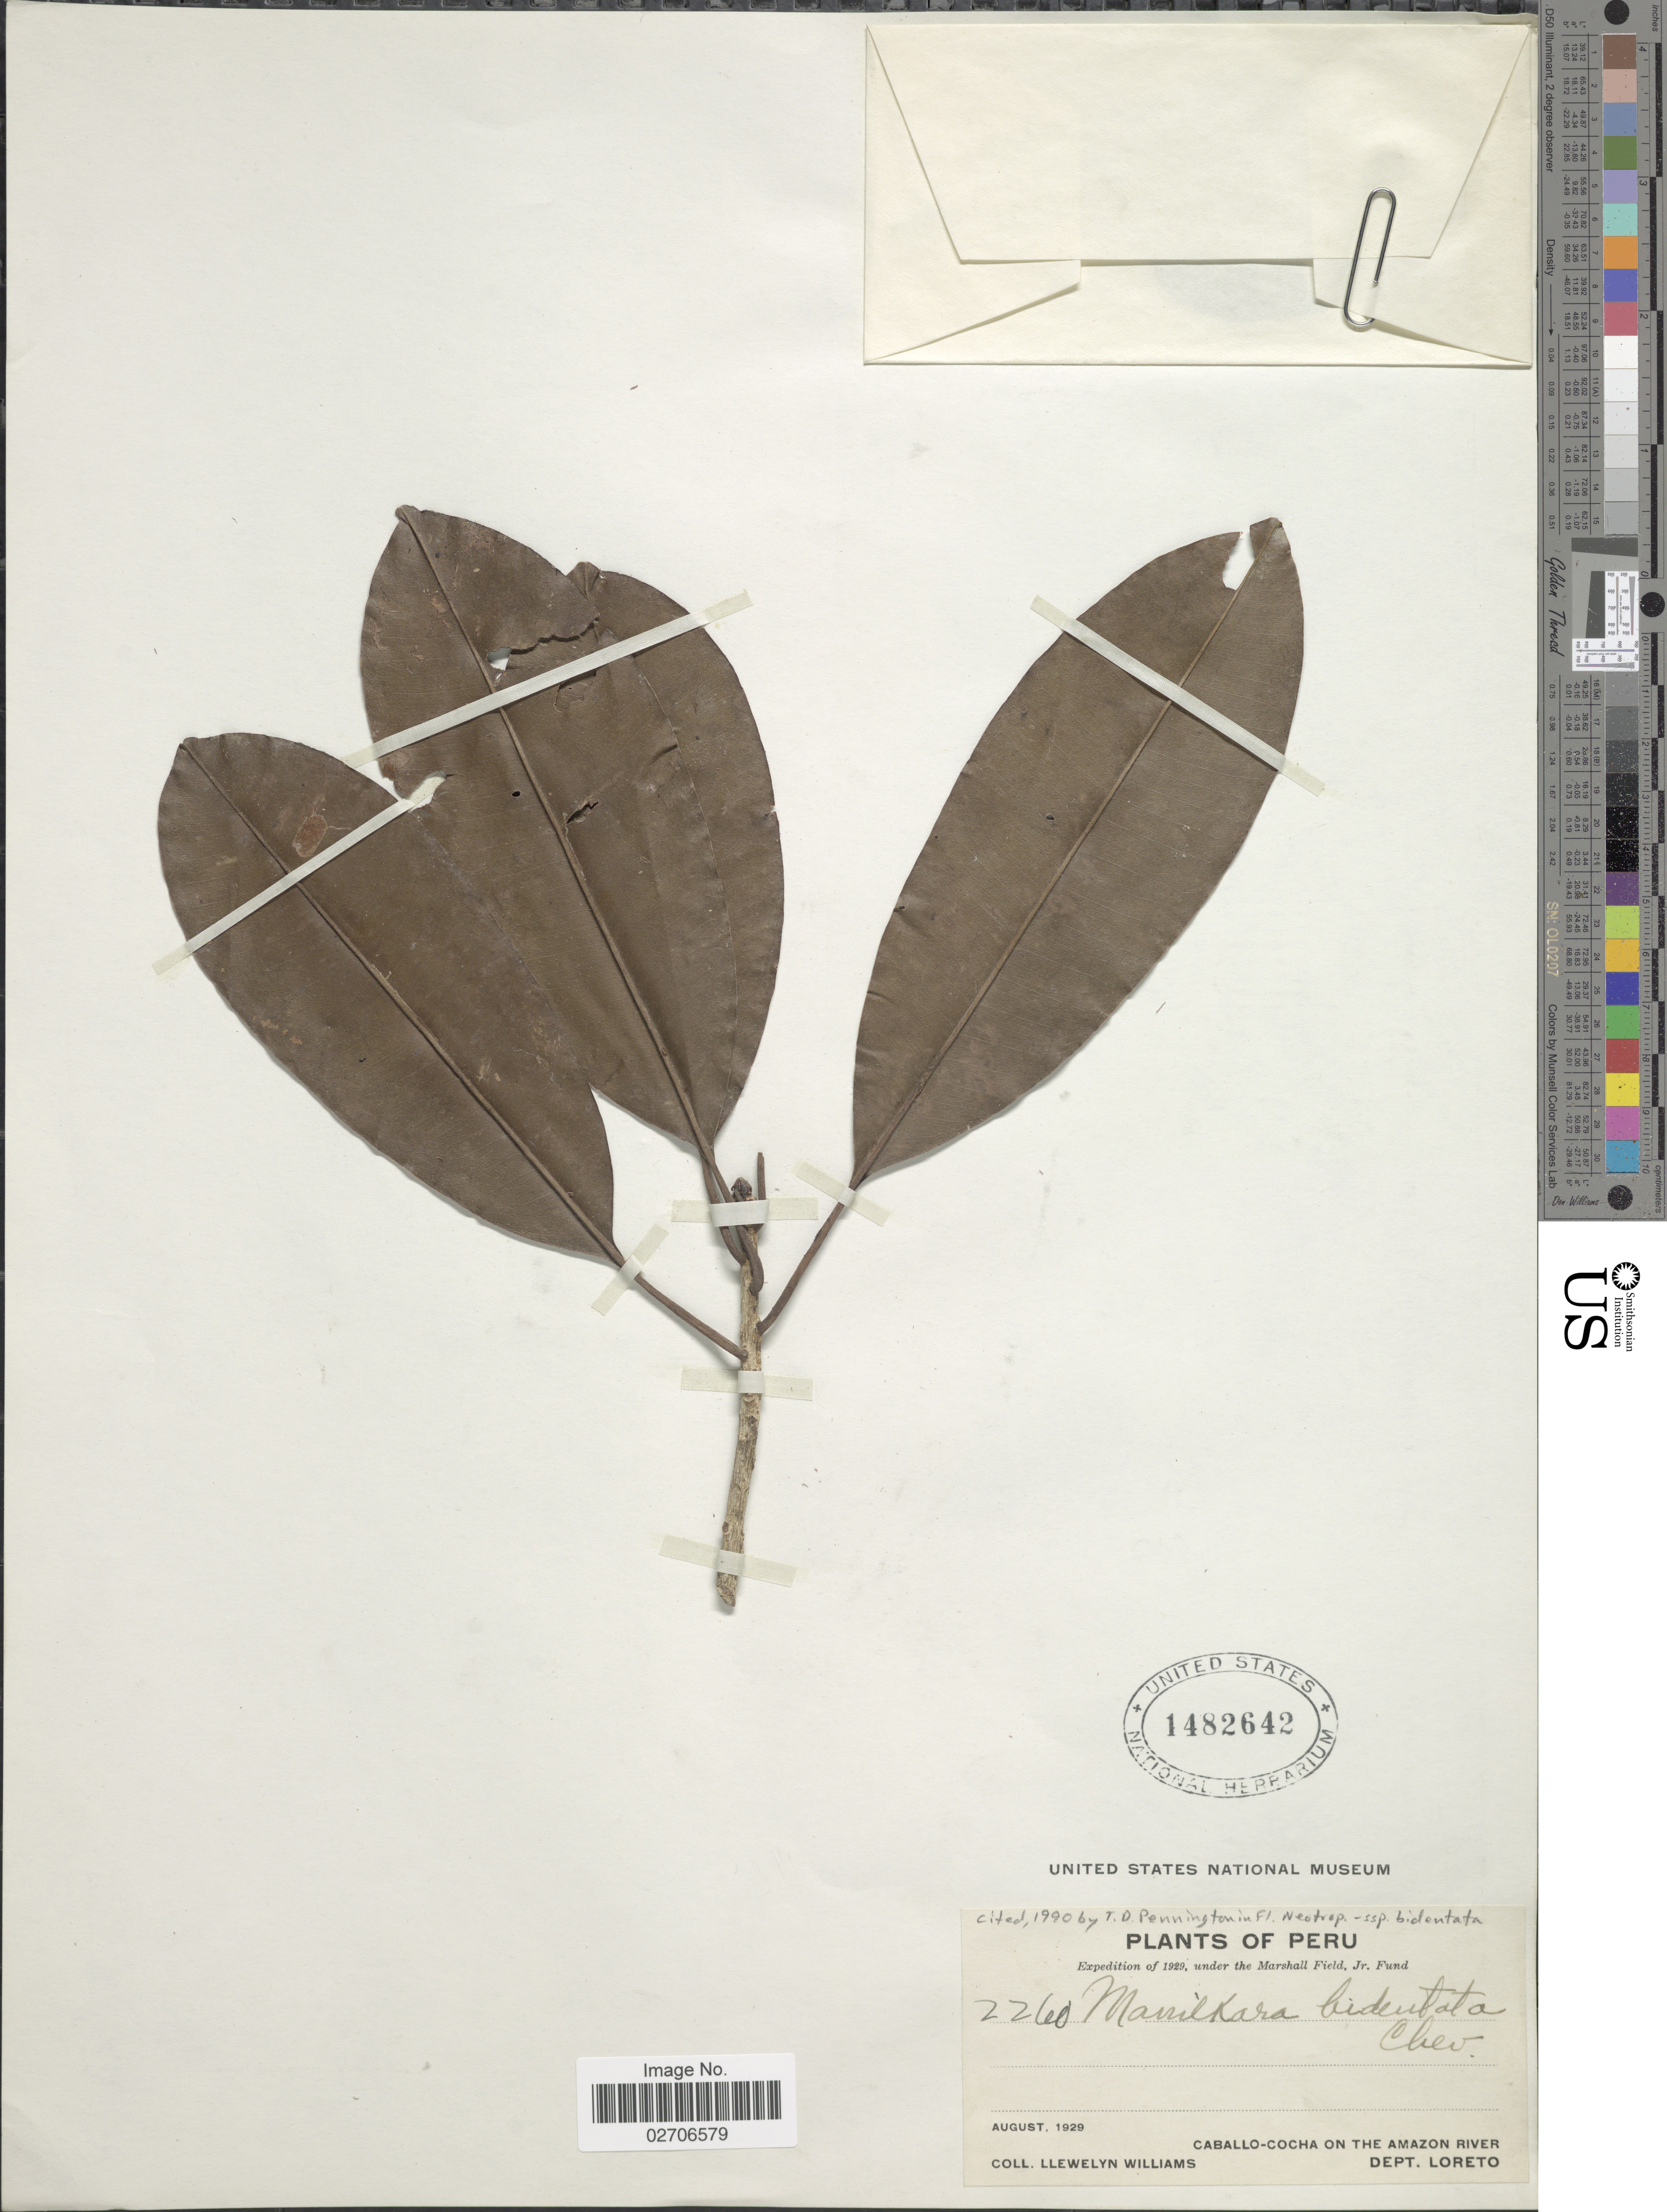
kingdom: Plantae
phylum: Tracheophyta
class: Magnoliopsida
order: Ericales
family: Sapotaceae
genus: Manilkara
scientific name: Manilkara bidentata subsp. bidentata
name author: (A. DC.) A. Chev.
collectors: Ll. Williams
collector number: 2260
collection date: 1929-08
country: Peru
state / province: Loreto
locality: Caballo-Cocha on the Amazon River, Dept. Loreto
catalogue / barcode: US 1482642